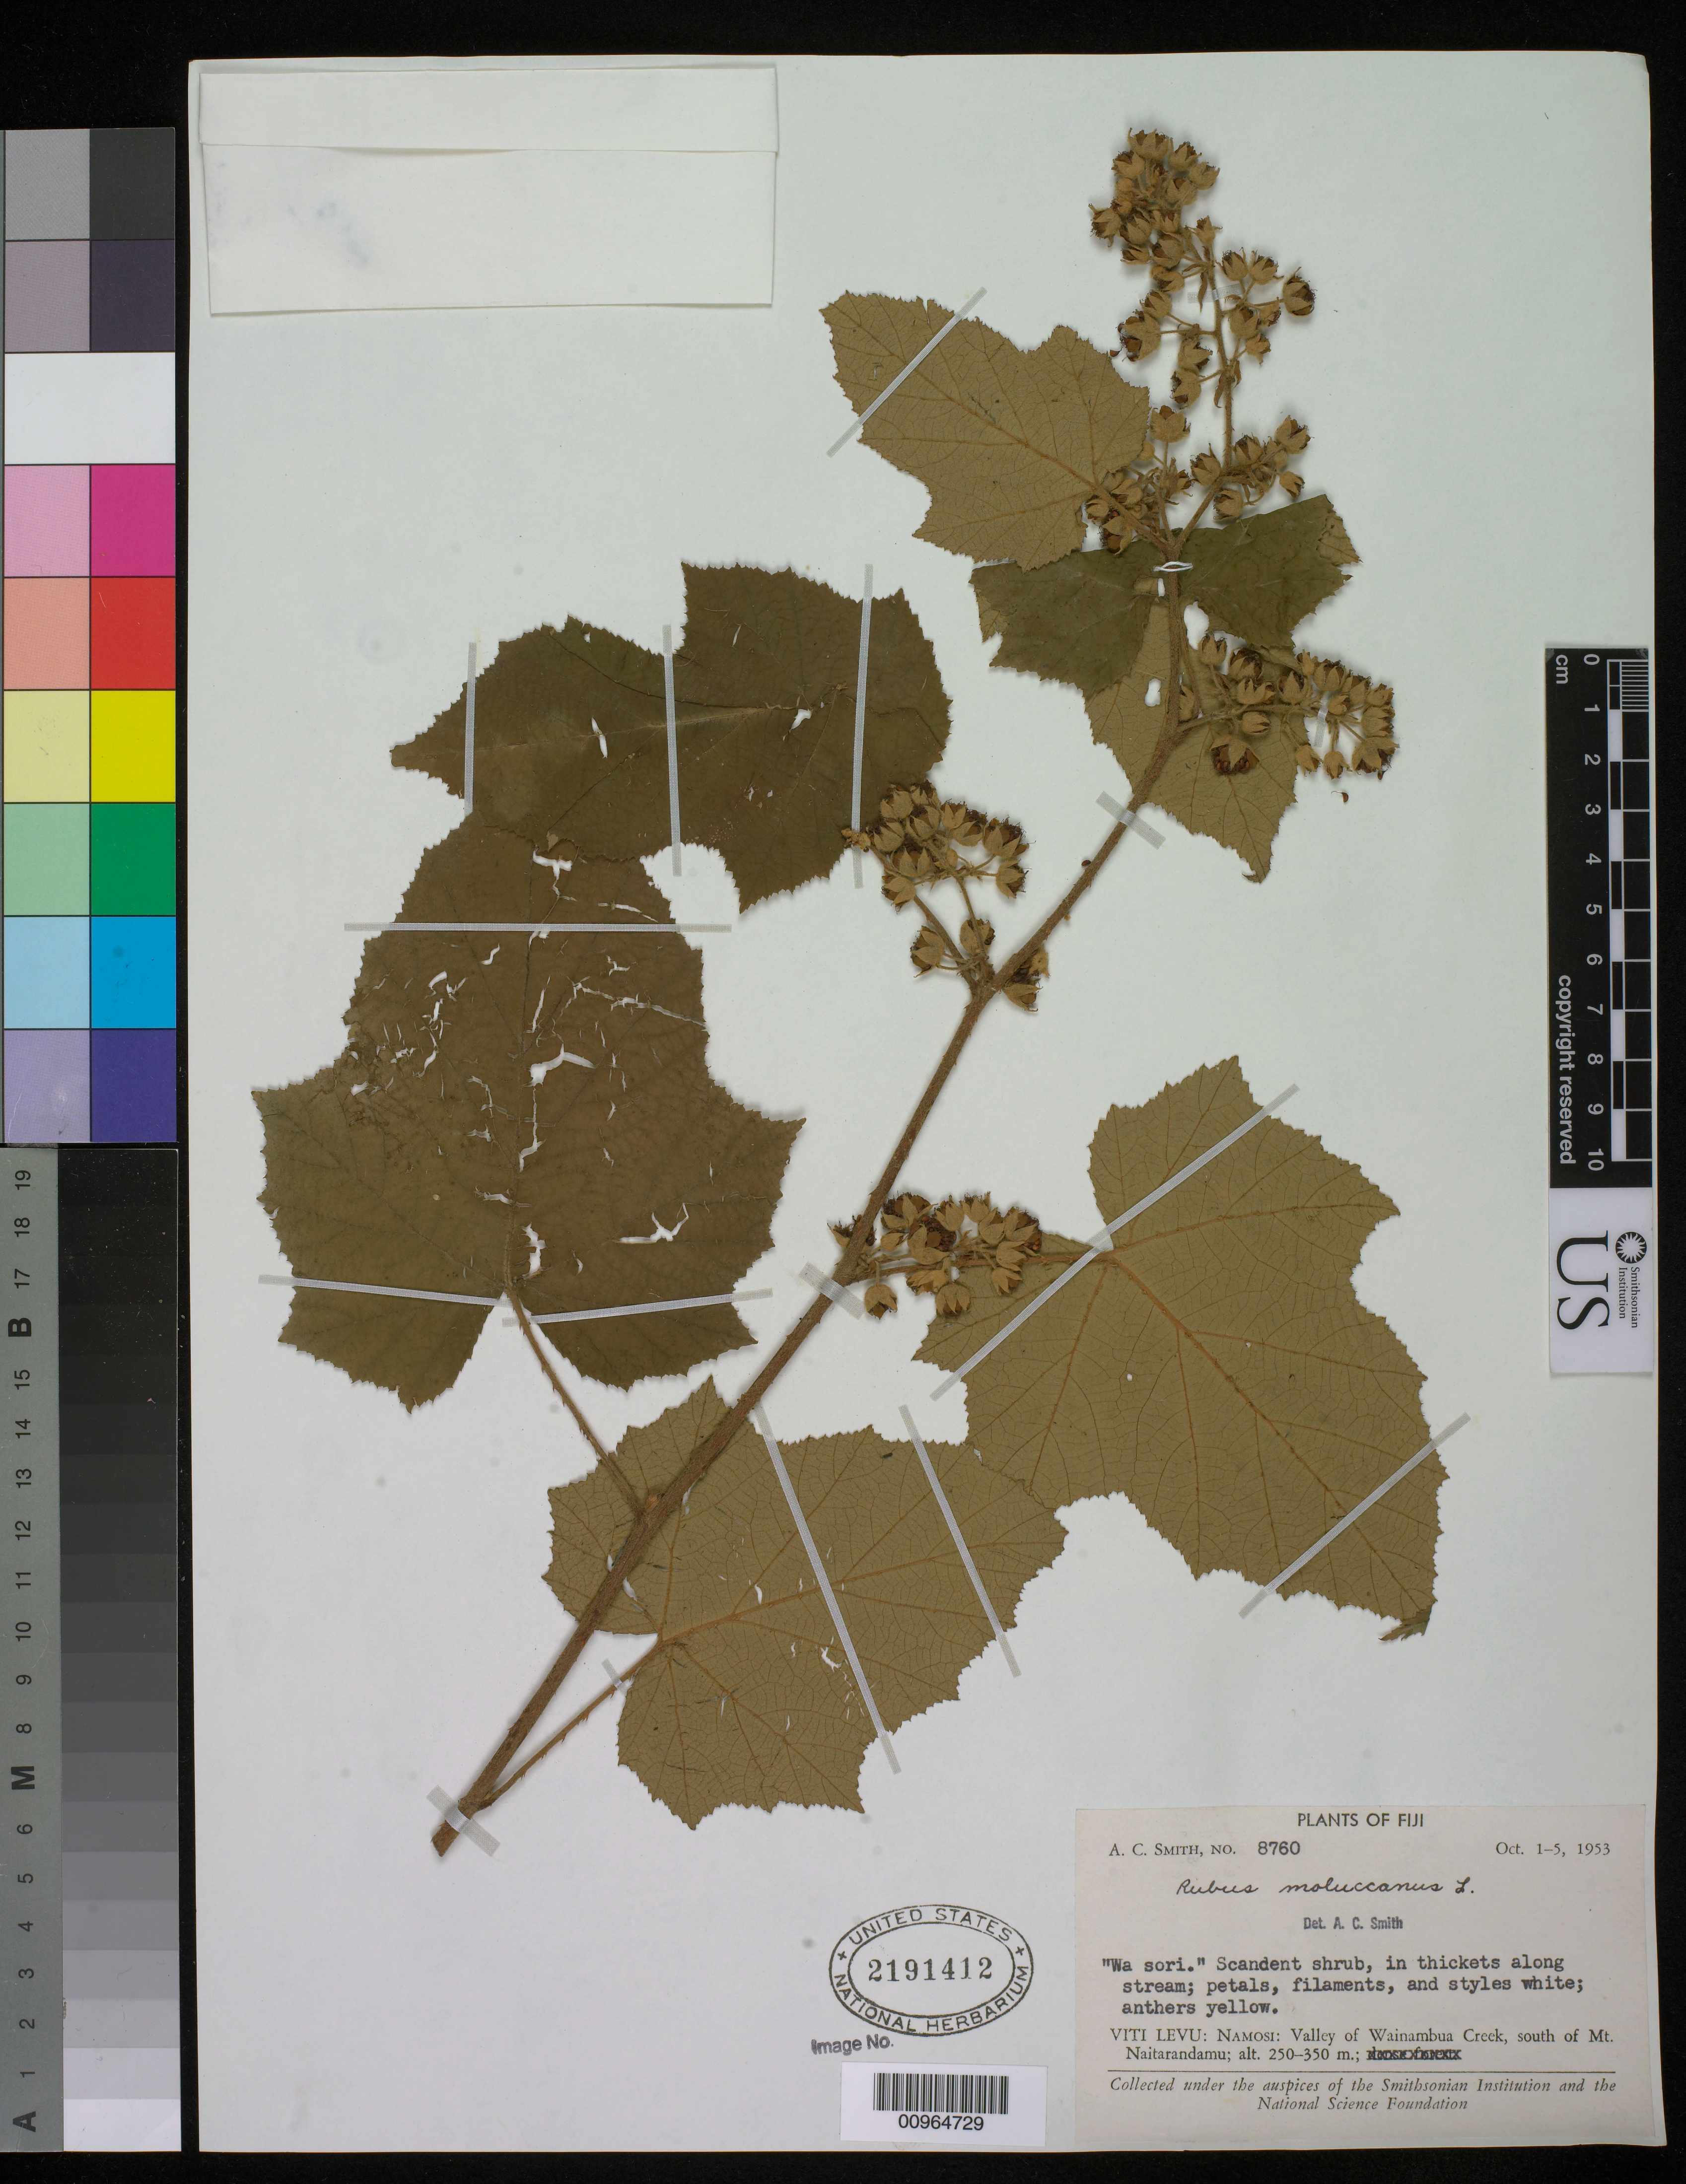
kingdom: Plantae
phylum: Tracheophyta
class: Magnoliopsida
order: Rosales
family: Rosaceae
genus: Rubus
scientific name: Rubus moluccanus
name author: L.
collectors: C. A. Smith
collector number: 8760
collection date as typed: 05 Sep 1953 to 01 Oct 1953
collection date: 1953-09-05/1953-10-01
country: Fiji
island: Viti Levu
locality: Namosi: Valley of Wainambua Creek, south of Mt. Naitarandamu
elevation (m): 250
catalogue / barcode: US 2191412